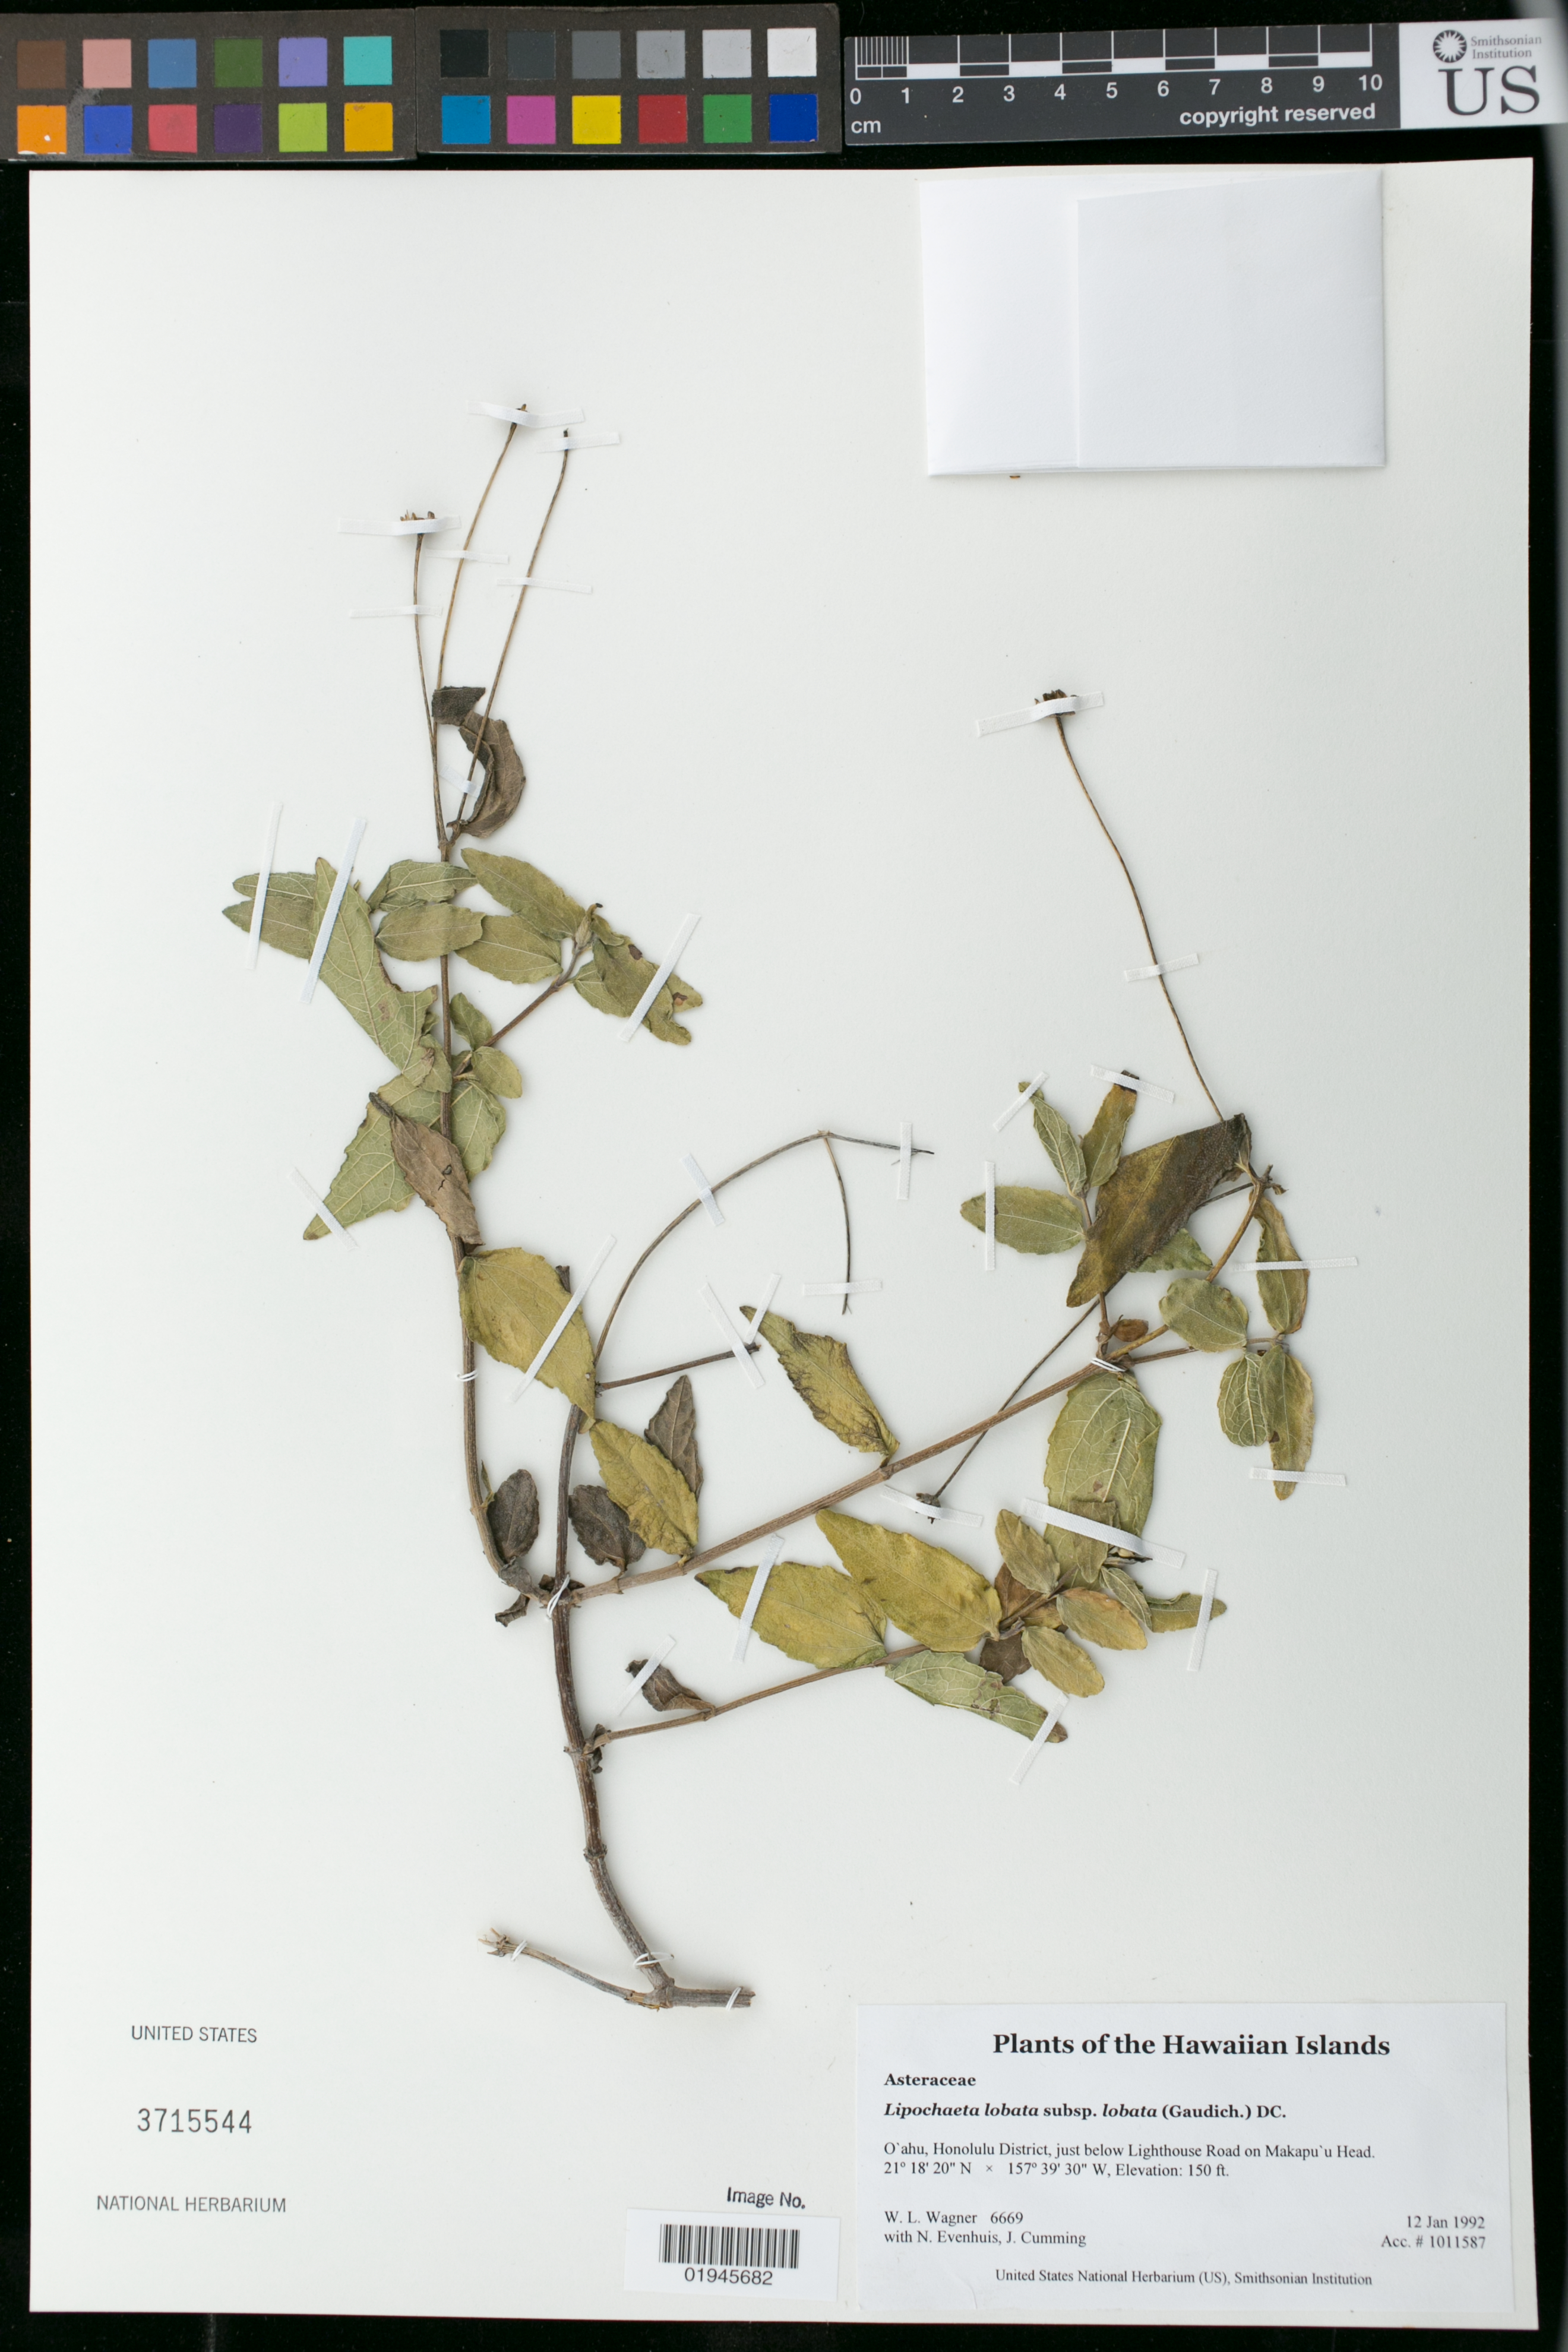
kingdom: Plantae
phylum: Tracheophyta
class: Magnoliopsida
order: Asterales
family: Asteraceae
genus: Lipochaeta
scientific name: Lipochaeta lobata var. lobata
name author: (Gaudich.) DC.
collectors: W. L. Wagner, N. Evenhuis & J. Cumming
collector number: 6669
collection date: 1992-01-12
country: United States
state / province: Hawaii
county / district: Honolulu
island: Oahu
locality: Just below Lighthouse Road on Makapu'u Head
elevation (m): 46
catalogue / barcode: US 3715544